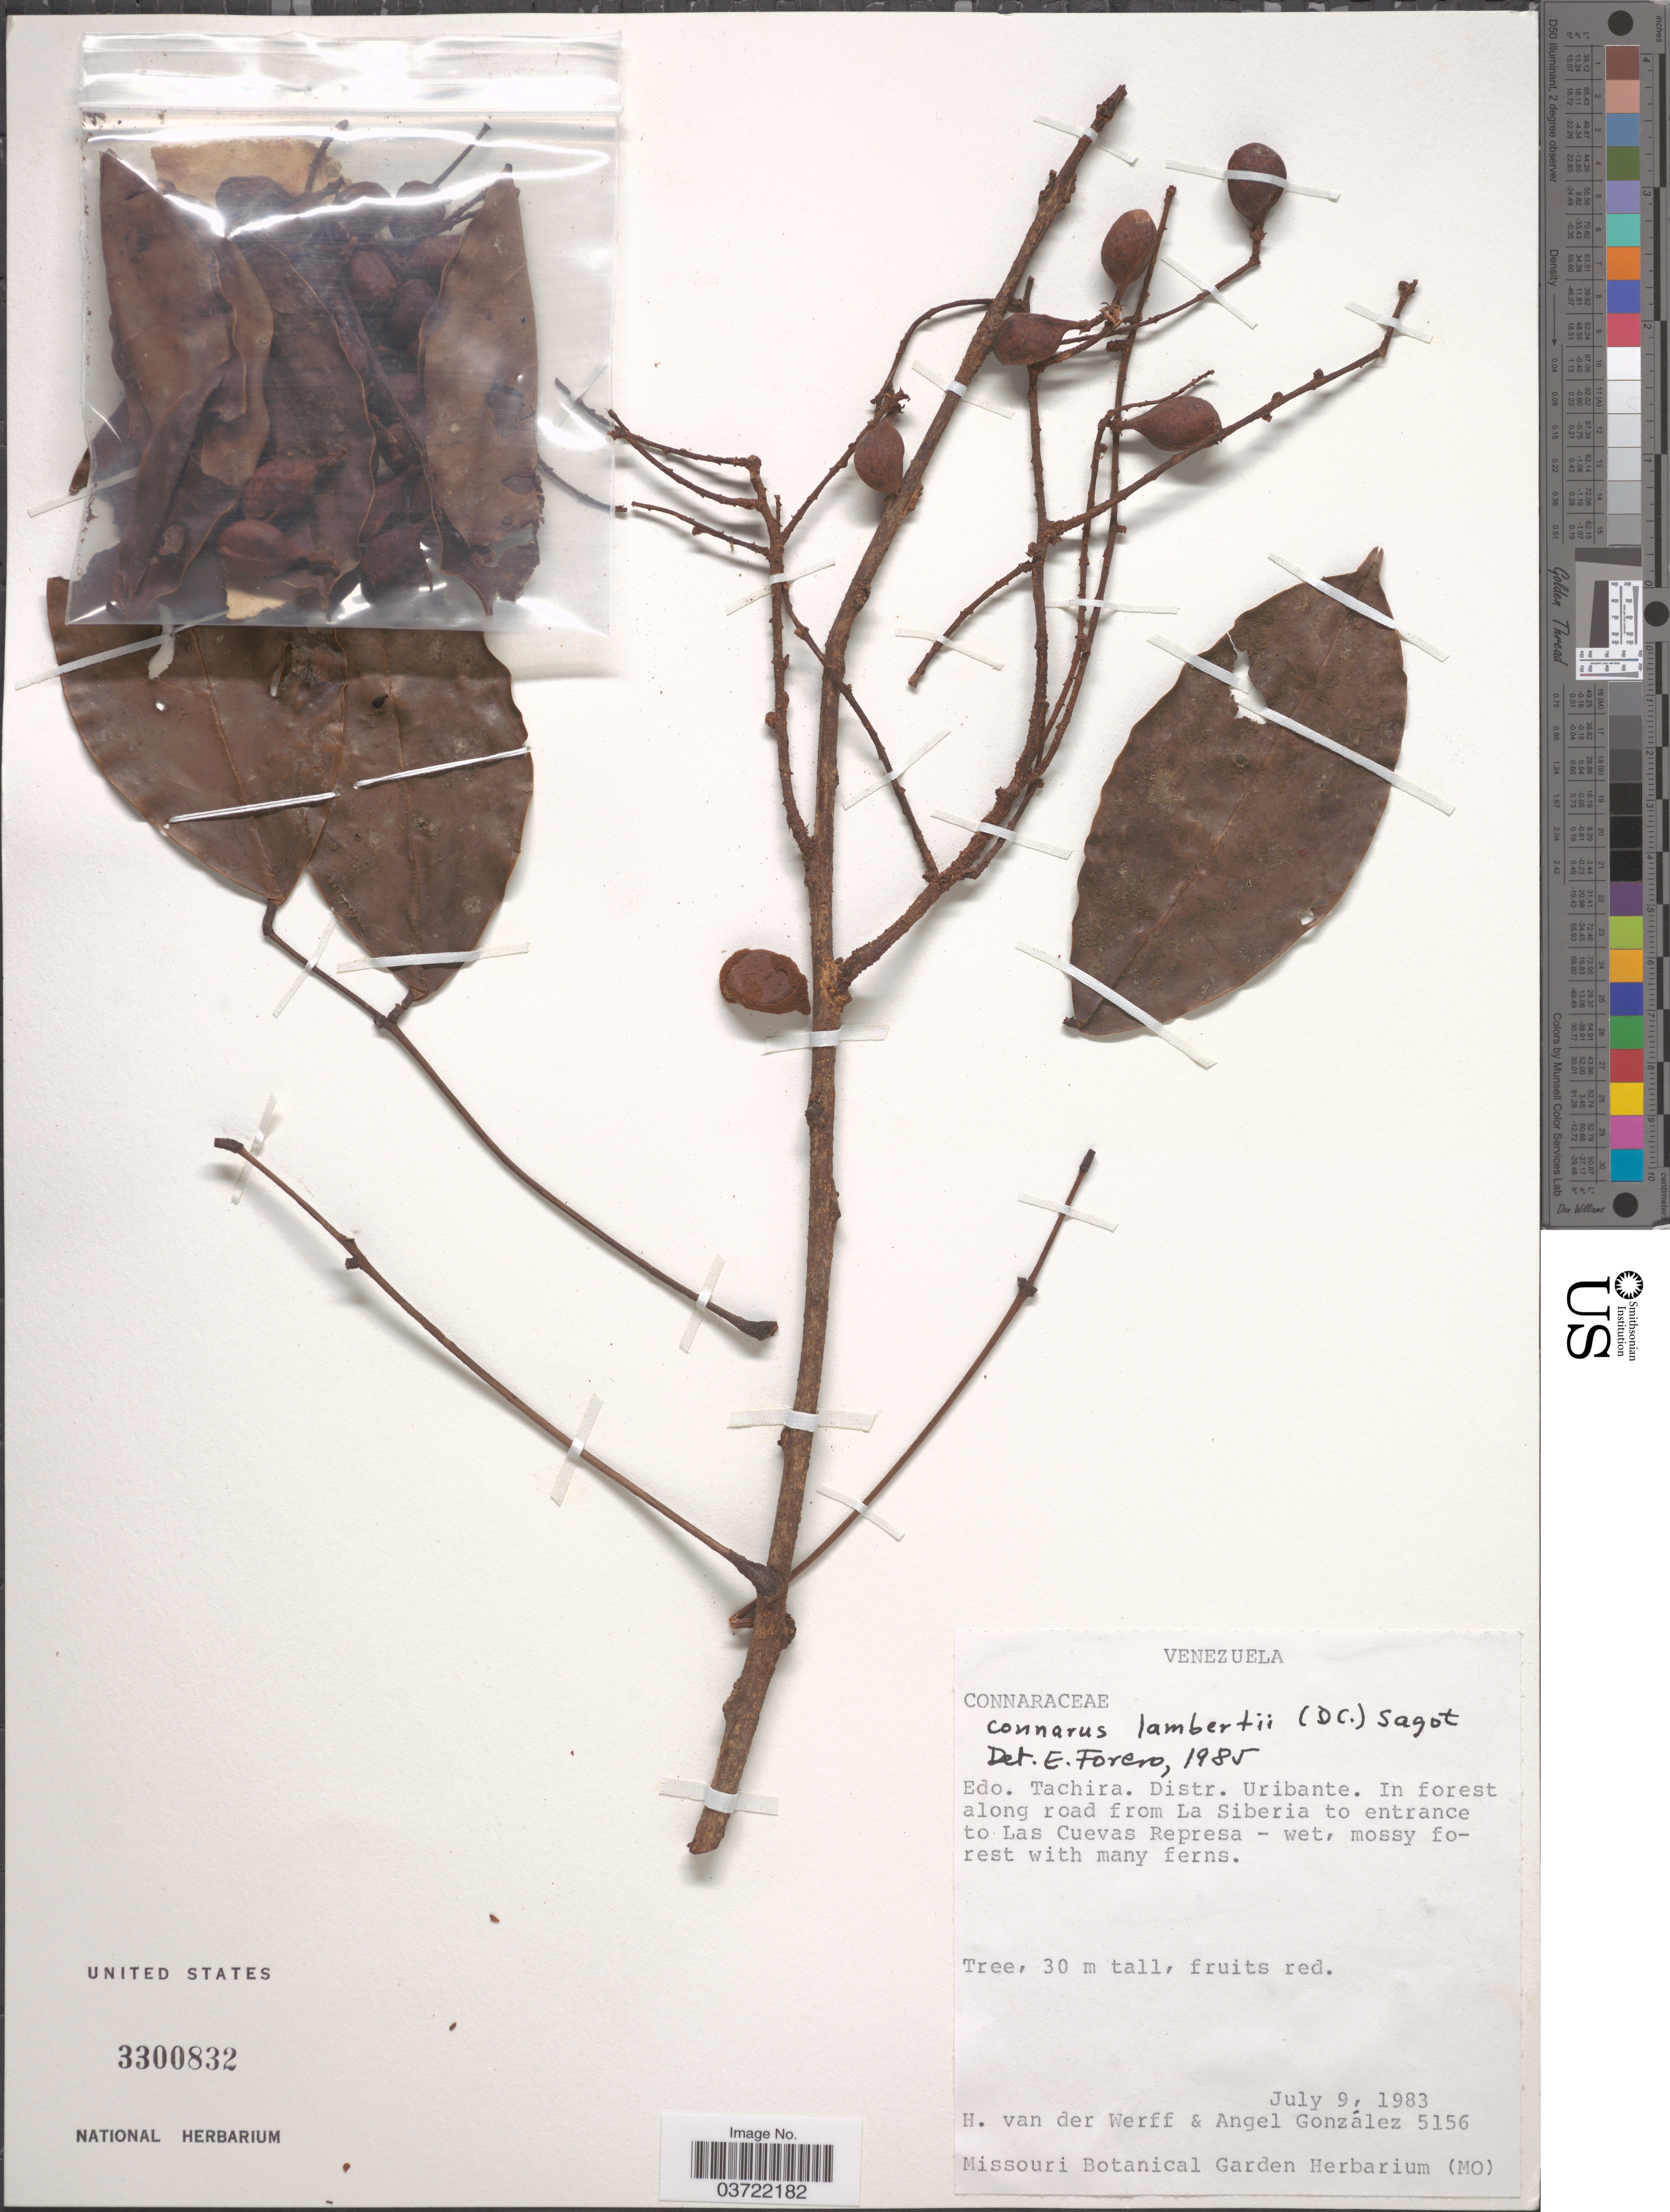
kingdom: Plantae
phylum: Tracheophyta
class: Magnoliopsida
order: Oxalidales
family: Connaraceae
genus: Connarus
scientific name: Connarus lambertii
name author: (DC.) Sagot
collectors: H. van der Werff & A. C. González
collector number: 5156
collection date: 1983-07-09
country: Venezuela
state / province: Tachira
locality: Distr. Uribante. In forest along road from La Siberia to entrance to Las Cuevas Represa.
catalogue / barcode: US 3300832